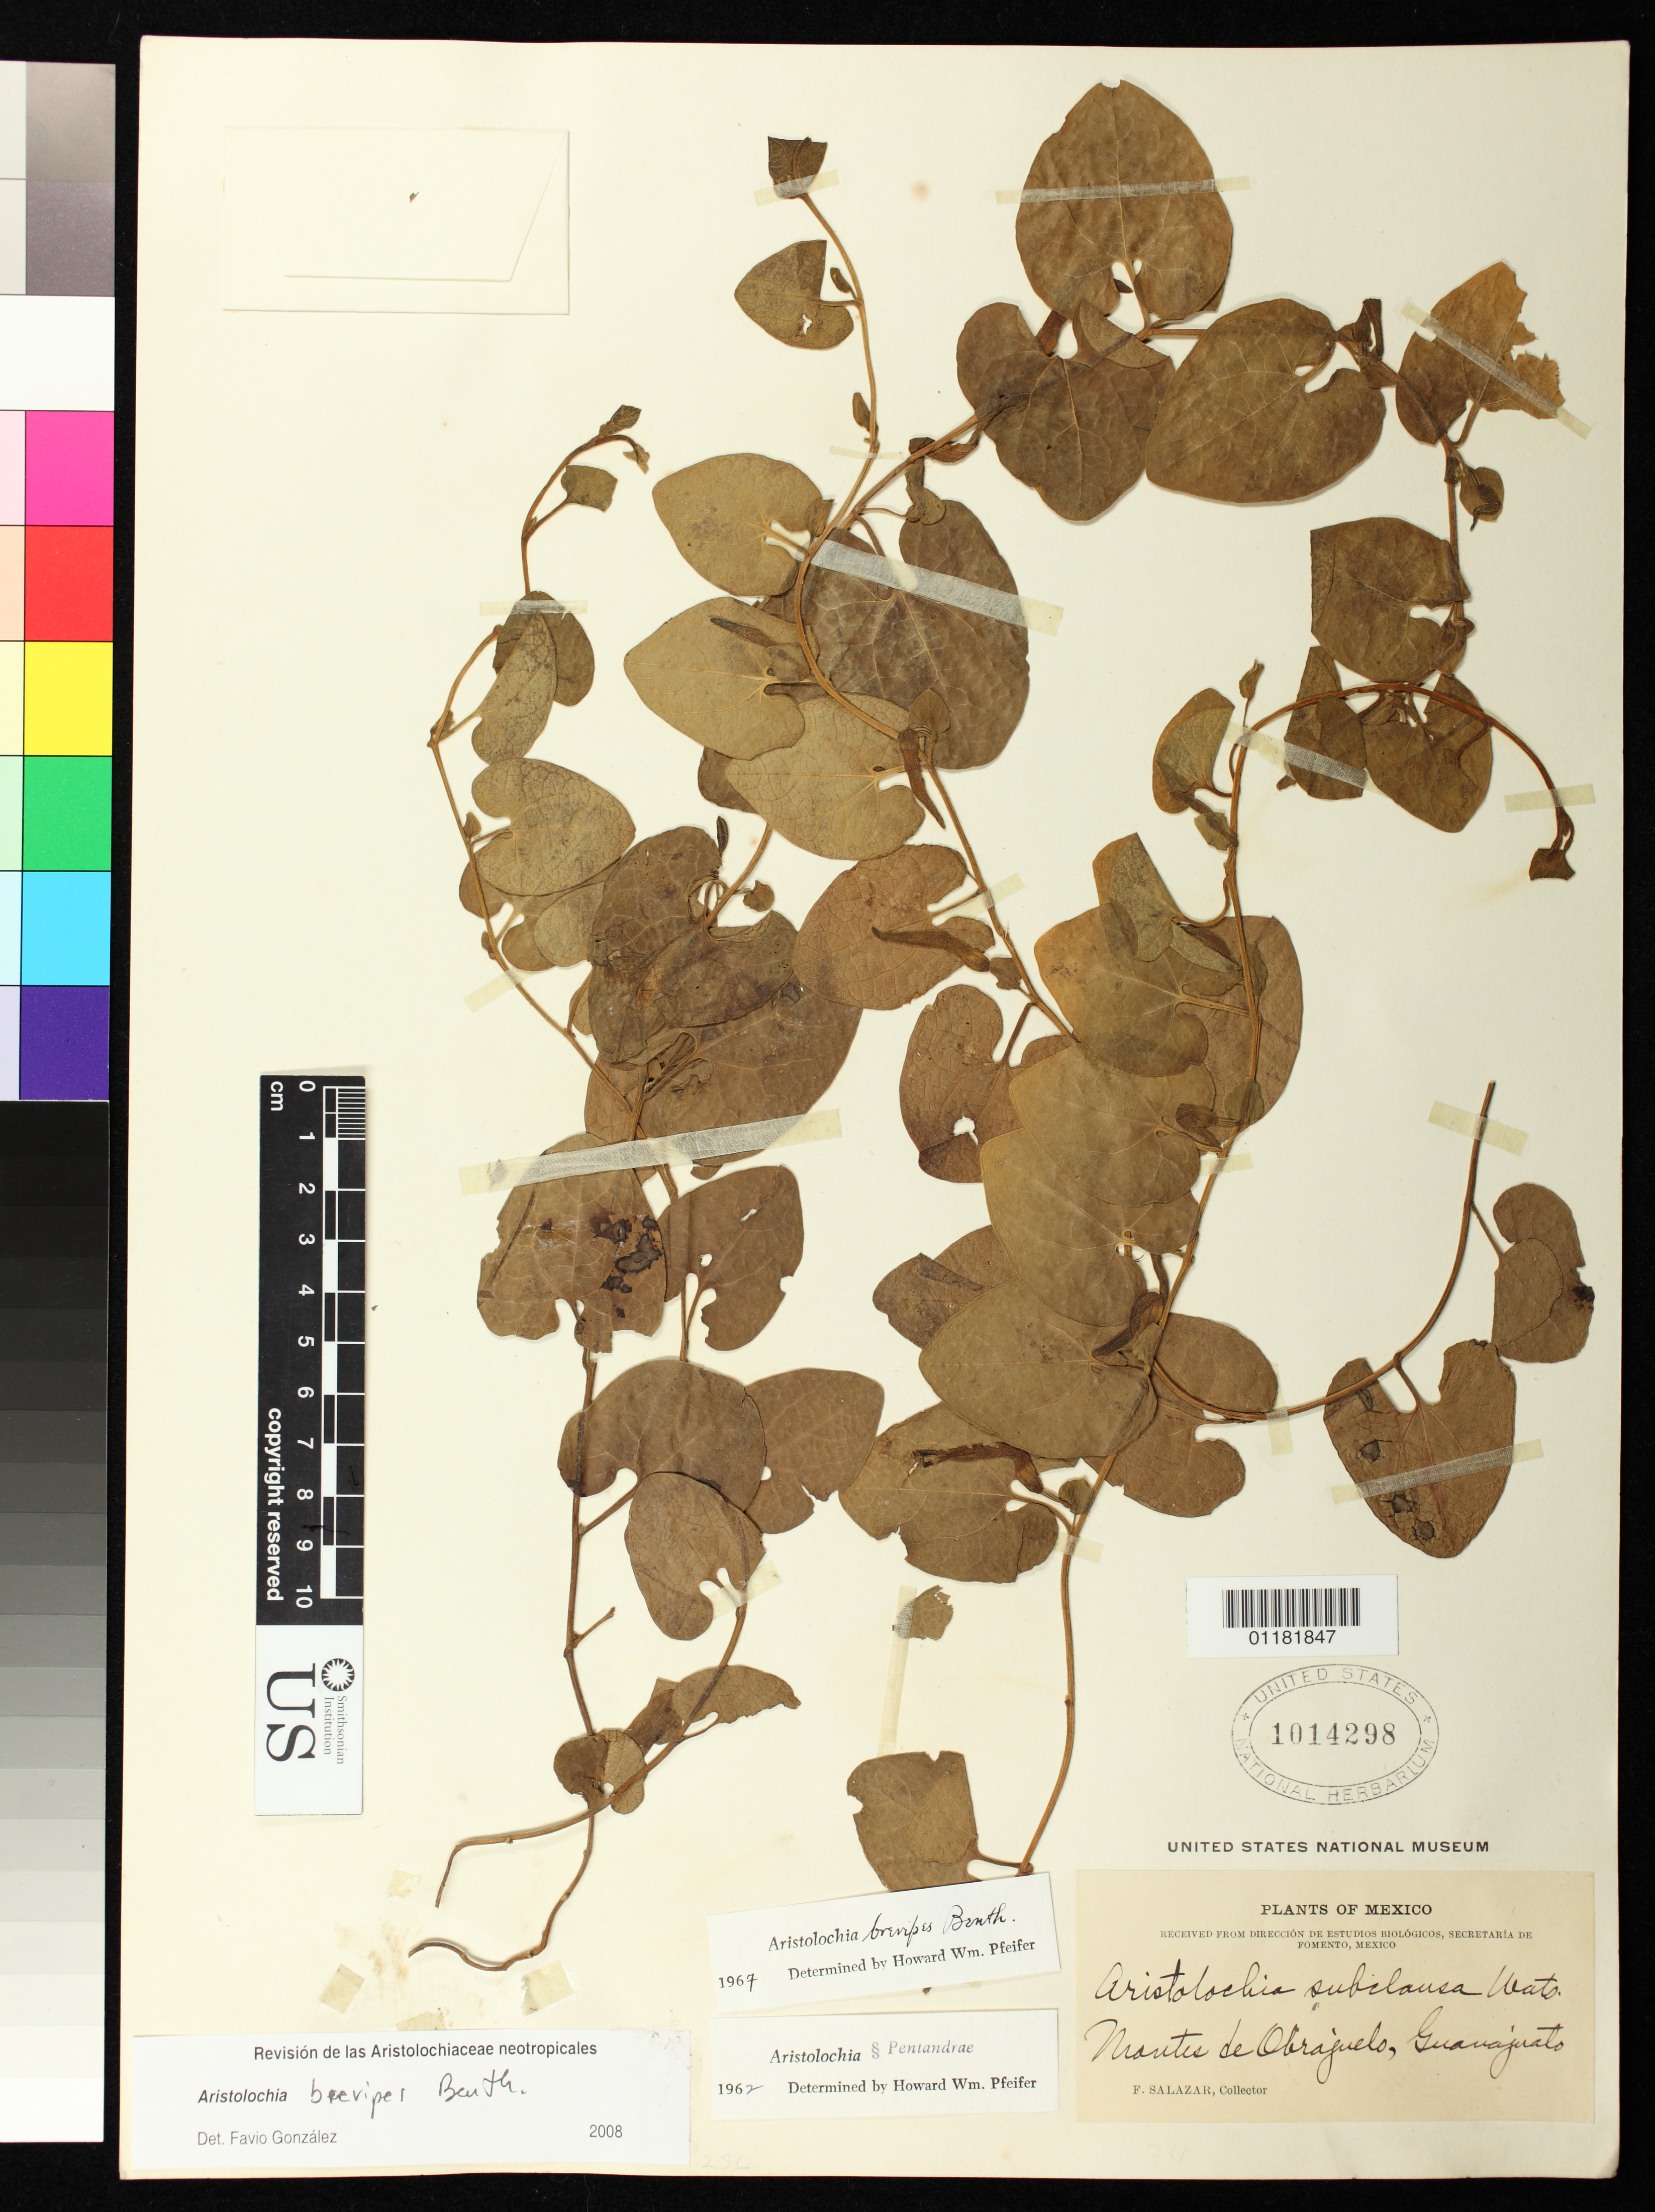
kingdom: Plantae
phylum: Tracheophyta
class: Magnoliopsida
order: Piperales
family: Aristolochiaceae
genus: Aristolochia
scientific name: Aristolochia brevipes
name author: Benth.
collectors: F. Salazar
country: Mexico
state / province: Guanajuato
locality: Montes de Obrajuelo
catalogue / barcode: US 1014298